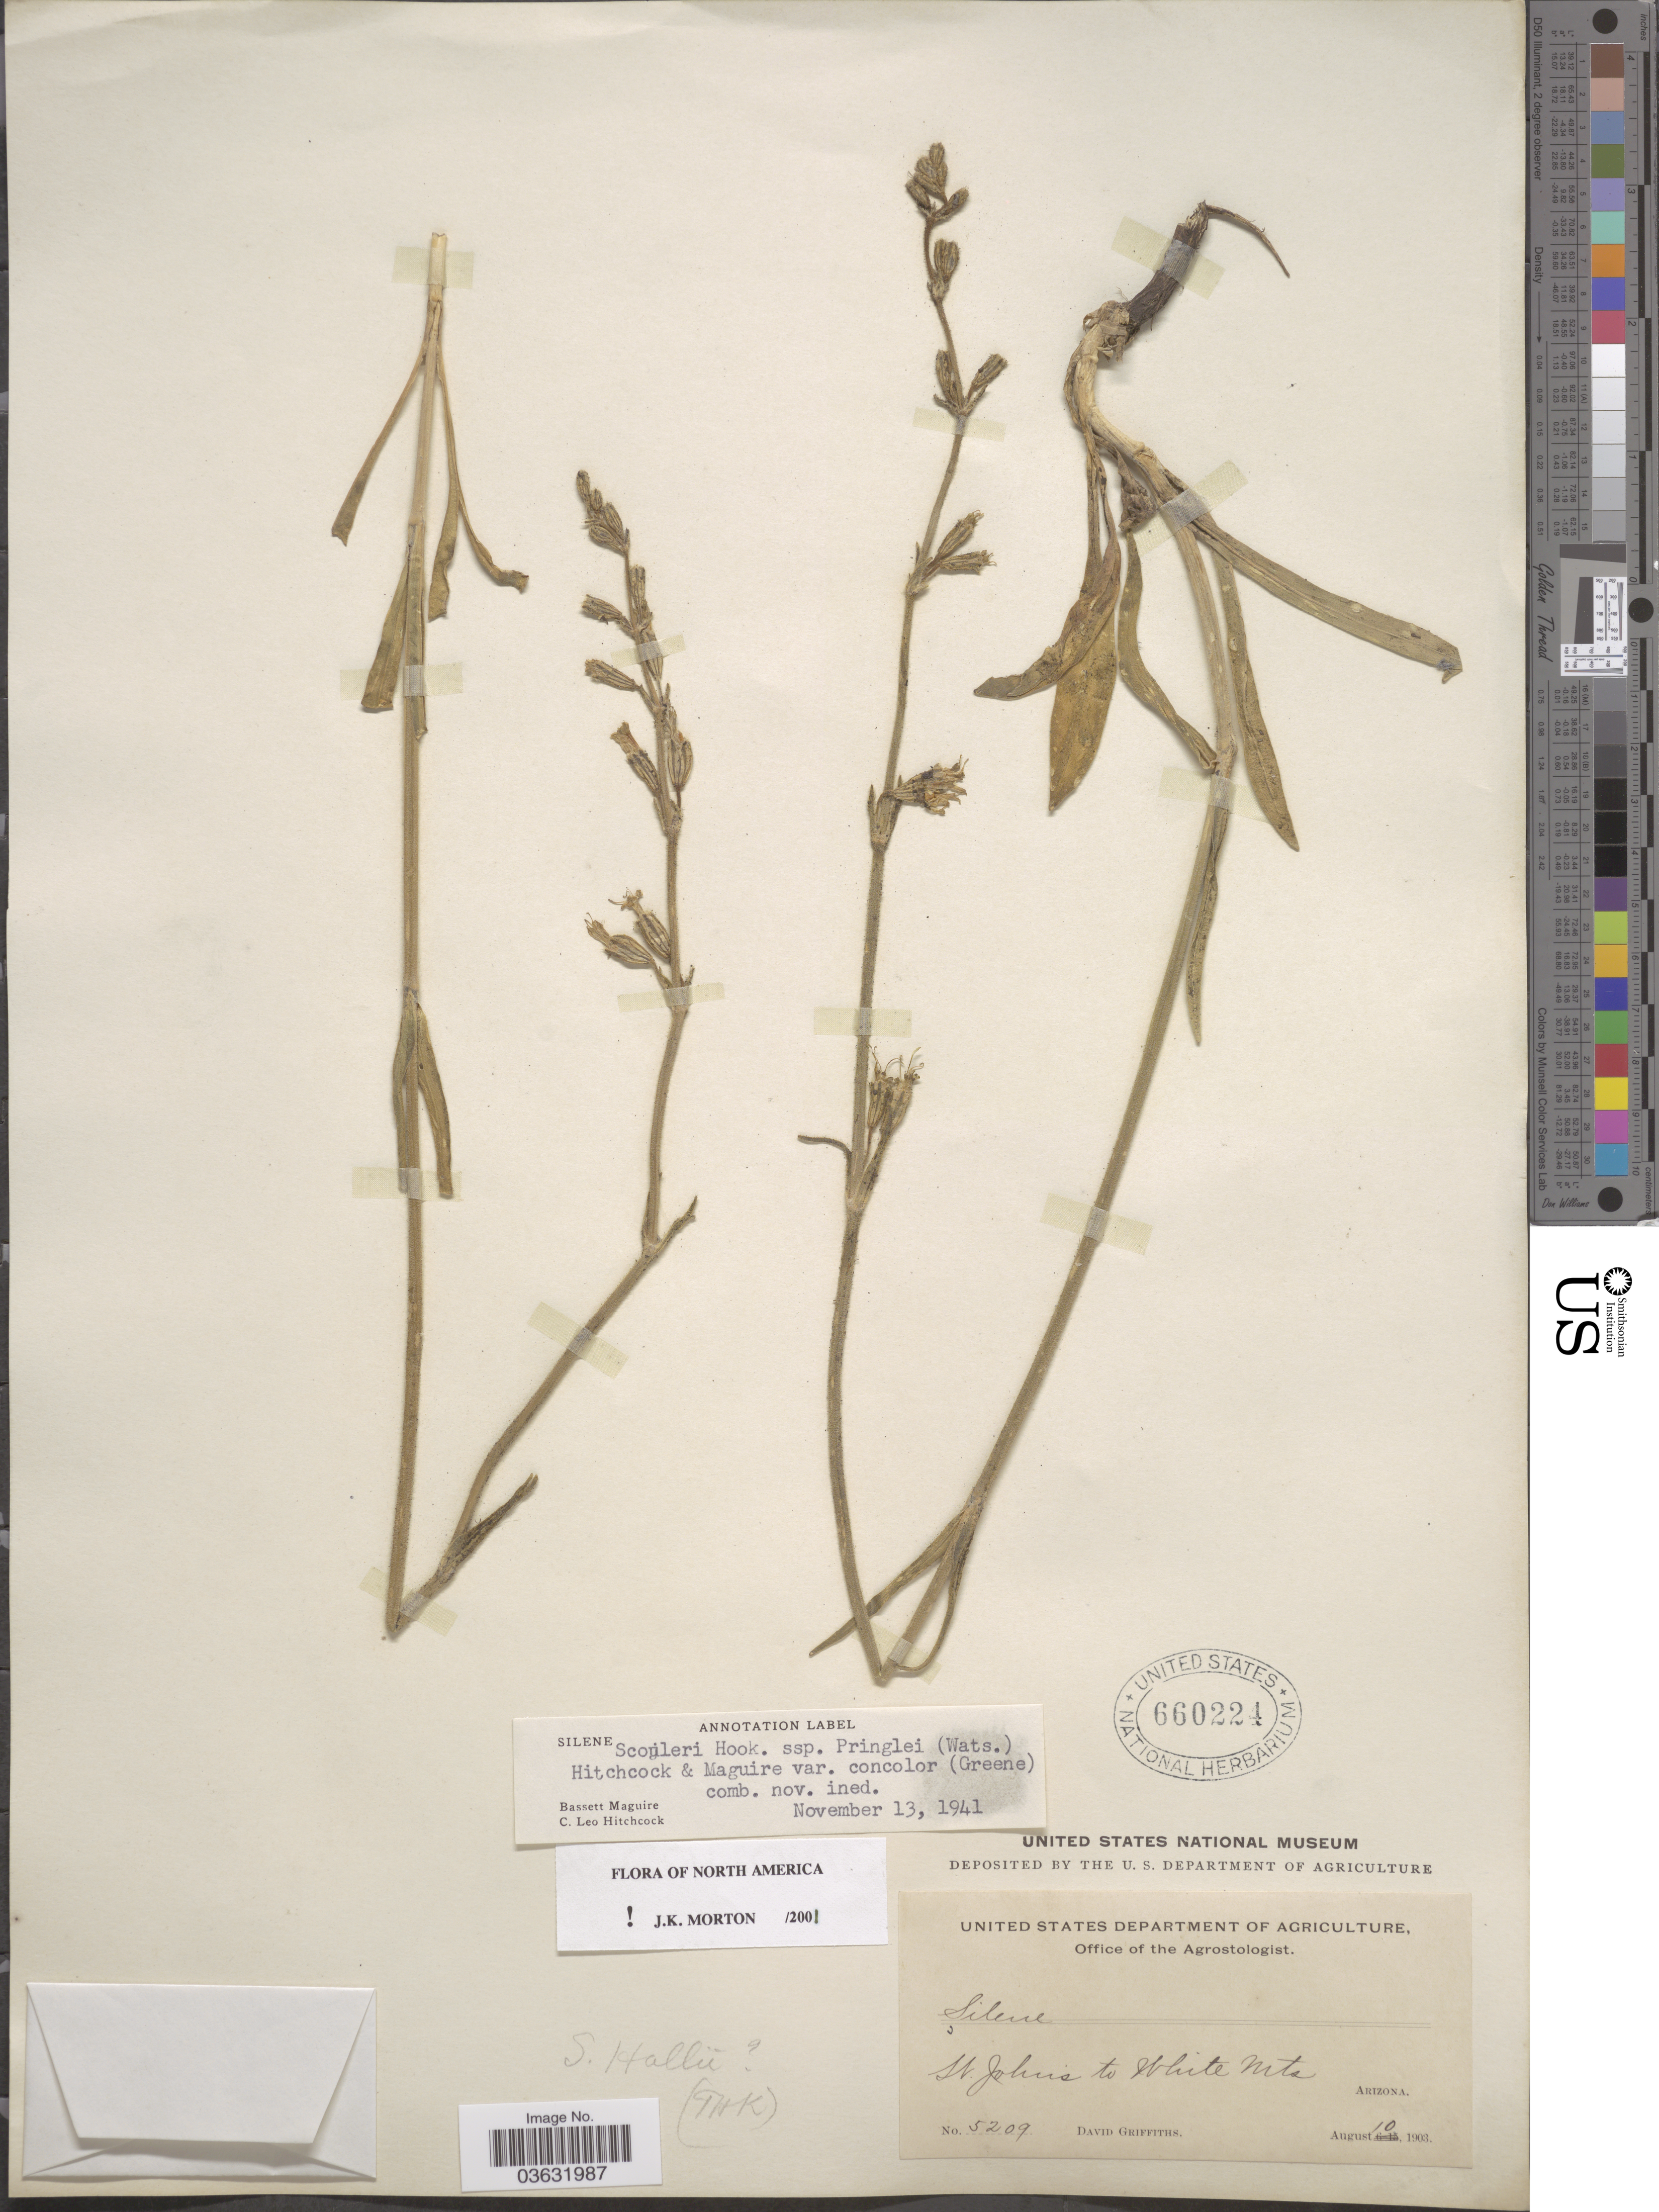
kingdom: Plantae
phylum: Tracheophyta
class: Magnoliopsida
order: Caryophyllales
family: Caryophyllaceae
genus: Silene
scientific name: Silene scouleri var. concolor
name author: (Greene) C.L. Hitchc. & Maguire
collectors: D. Griffiths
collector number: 5209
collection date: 1903-08-10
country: United States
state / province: Arizona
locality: St. John's to White Mts.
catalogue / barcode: US 660224